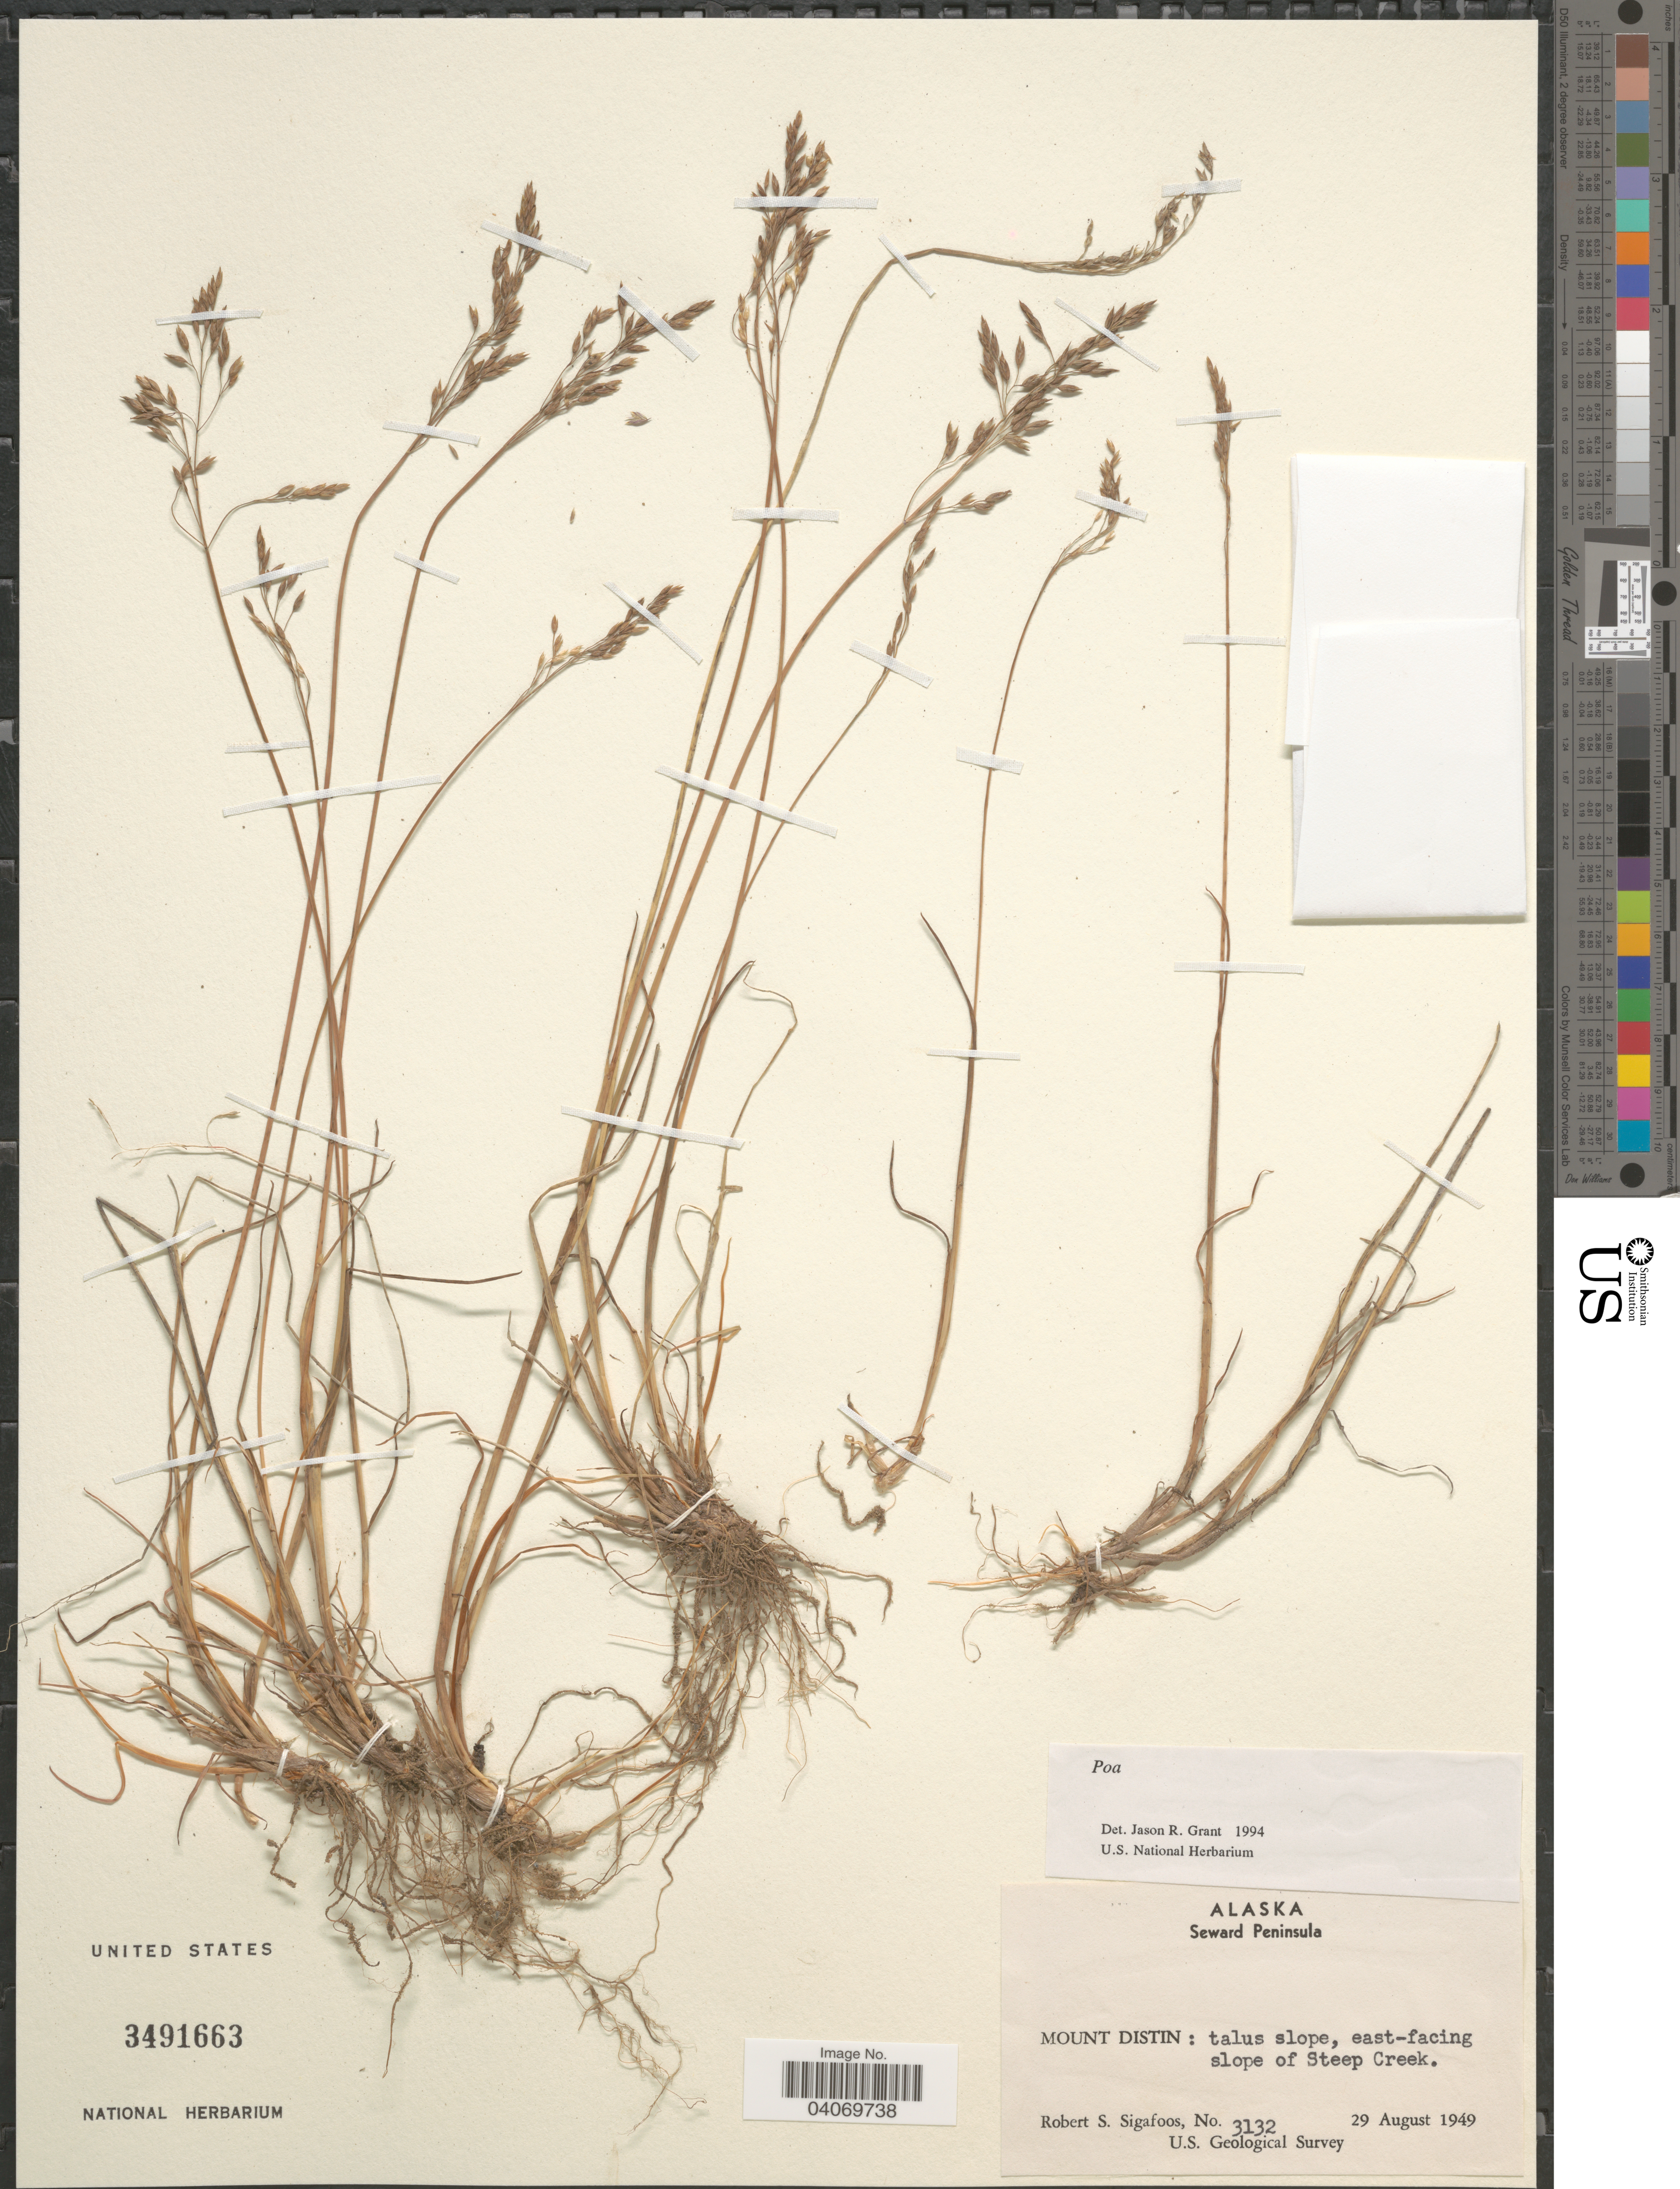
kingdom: Plantae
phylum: Tracheophyta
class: Liliopsida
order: Poales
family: Poaceae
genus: Poa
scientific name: Poa sp.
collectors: R. Sigafoos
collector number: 3132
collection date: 1949-08-29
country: United States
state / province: Alaska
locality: Seward Peninsula. Mount Distin: talus slope, east-facing slope of Steep Creek. U.S. Geological Survey.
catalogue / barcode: US 3491663